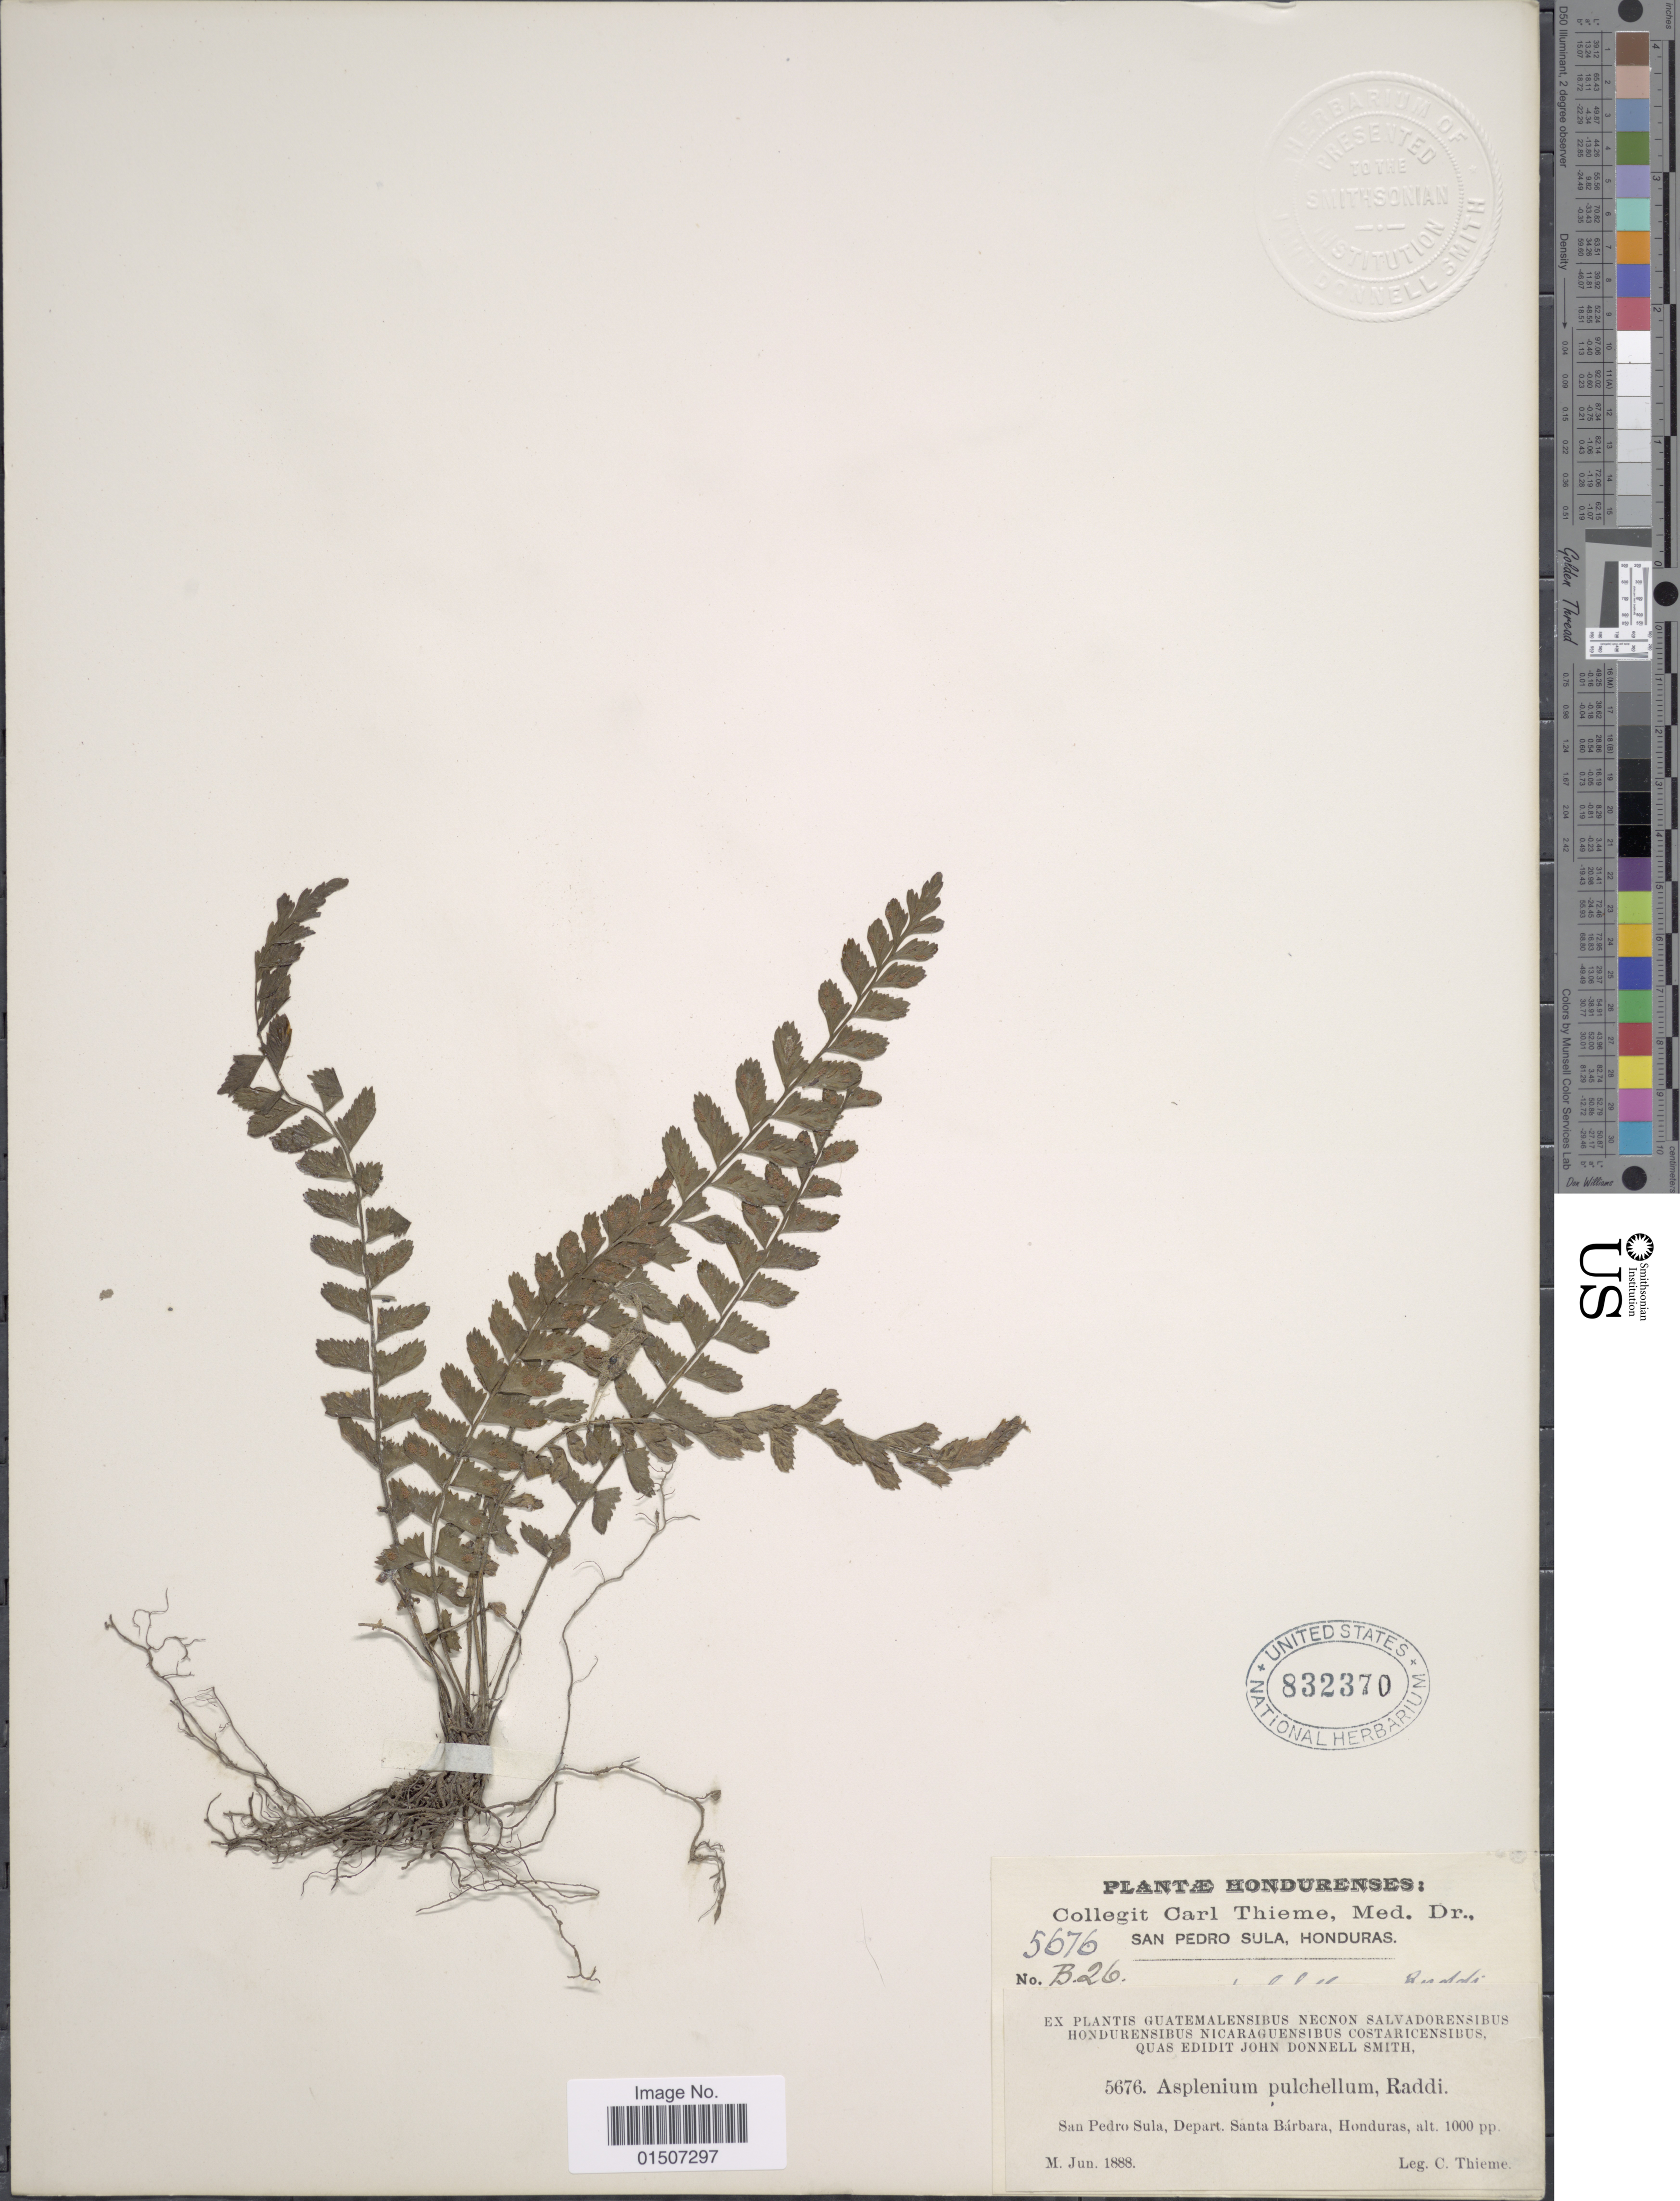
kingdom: Plantae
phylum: Tracheophyta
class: Polypodiopsida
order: Polypodiales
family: Aspleniaceae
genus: Asplenium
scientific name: Asplenium otites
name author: Link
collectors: C. Thieme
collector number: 5676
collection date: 1888-06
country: Honduras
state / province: Santa Bárbara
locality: San Pedro Sula, Depart Santa Bárbara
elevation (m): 305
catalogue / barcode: US 832370